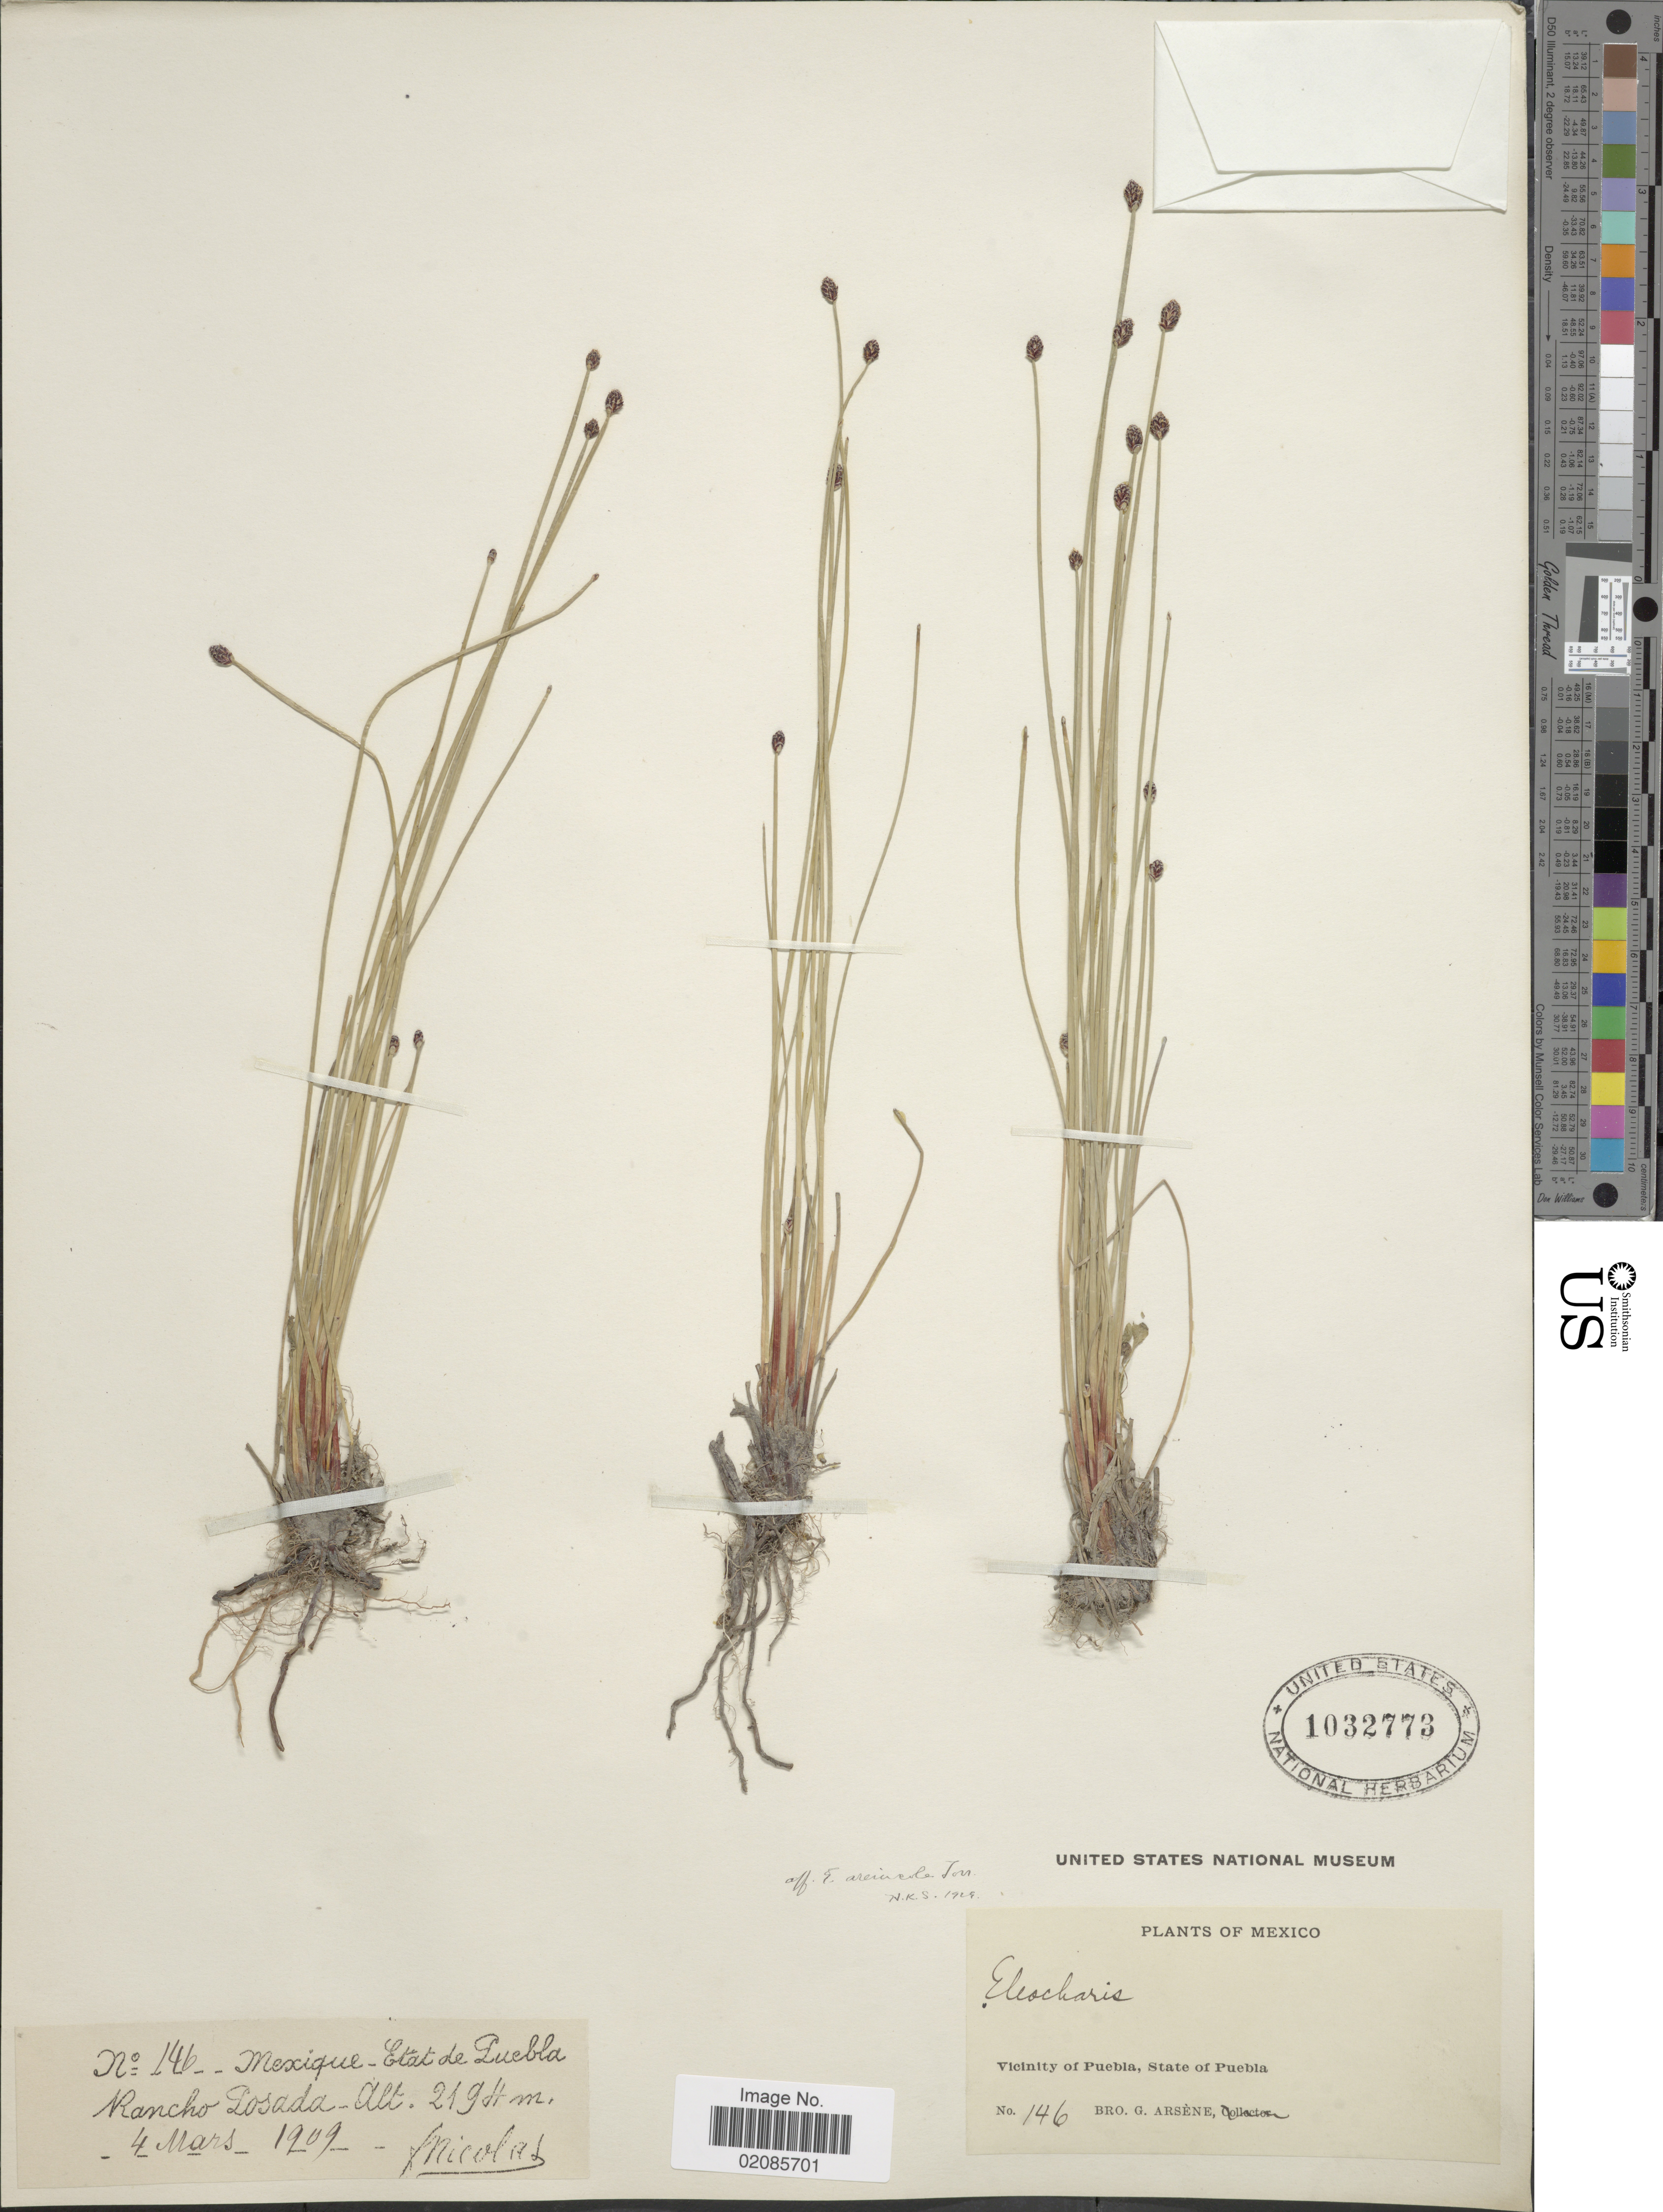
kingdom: Plantae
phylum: Tracheophyta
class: Liliopsida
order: Poales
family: Cyperaceae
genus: Eleocharis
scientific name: Eleocharis montevidensis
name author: Kunth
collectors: F. Nicolas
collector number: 146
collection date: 1909-03-04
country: Mexico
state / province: Puebla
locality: Rancho Posada, Vicinity of Puebla.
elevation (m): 2194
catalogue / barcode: US 1032773